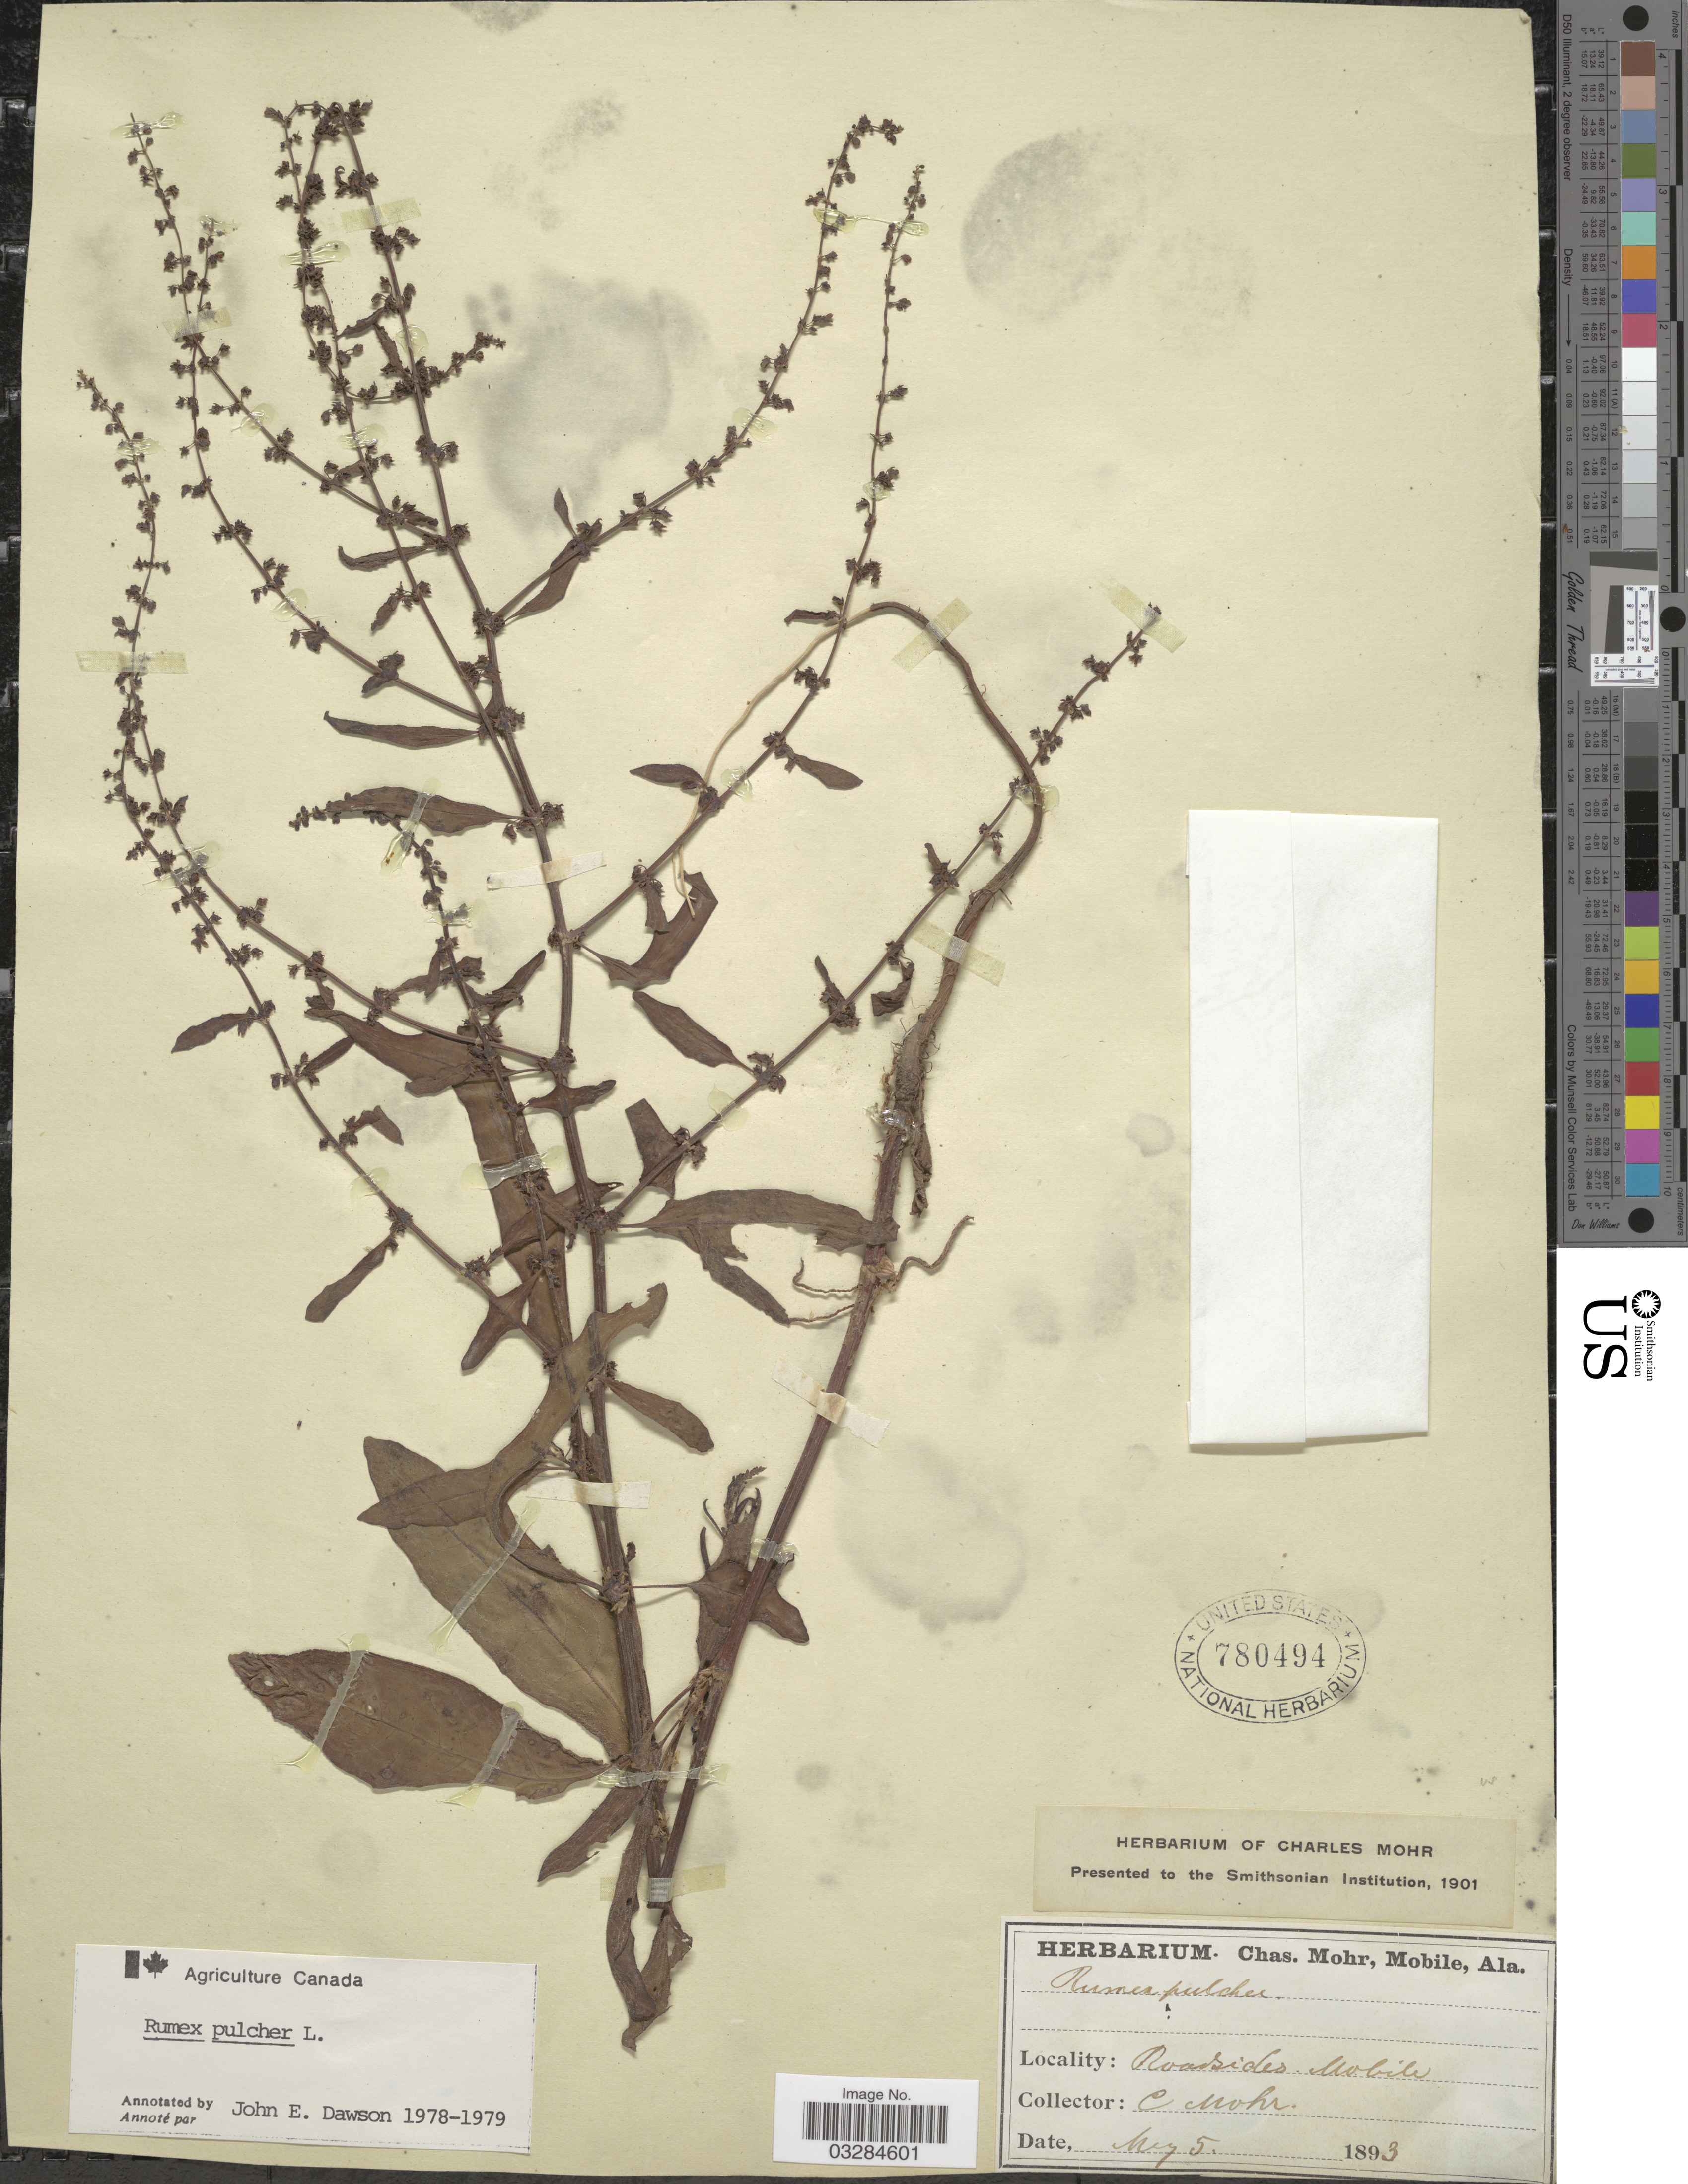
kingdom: Plantae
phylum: Tracheophyta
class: Magnoliopsida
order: Caryophyllales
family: Polygonaceae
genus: Rumex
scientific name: Rumex pulcher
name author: L.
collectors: Mohr, C. T. (herbarium)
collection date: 1893-05-05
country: United States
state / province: Alabama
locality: Roadsides, Mobile.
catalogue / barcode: US 780494